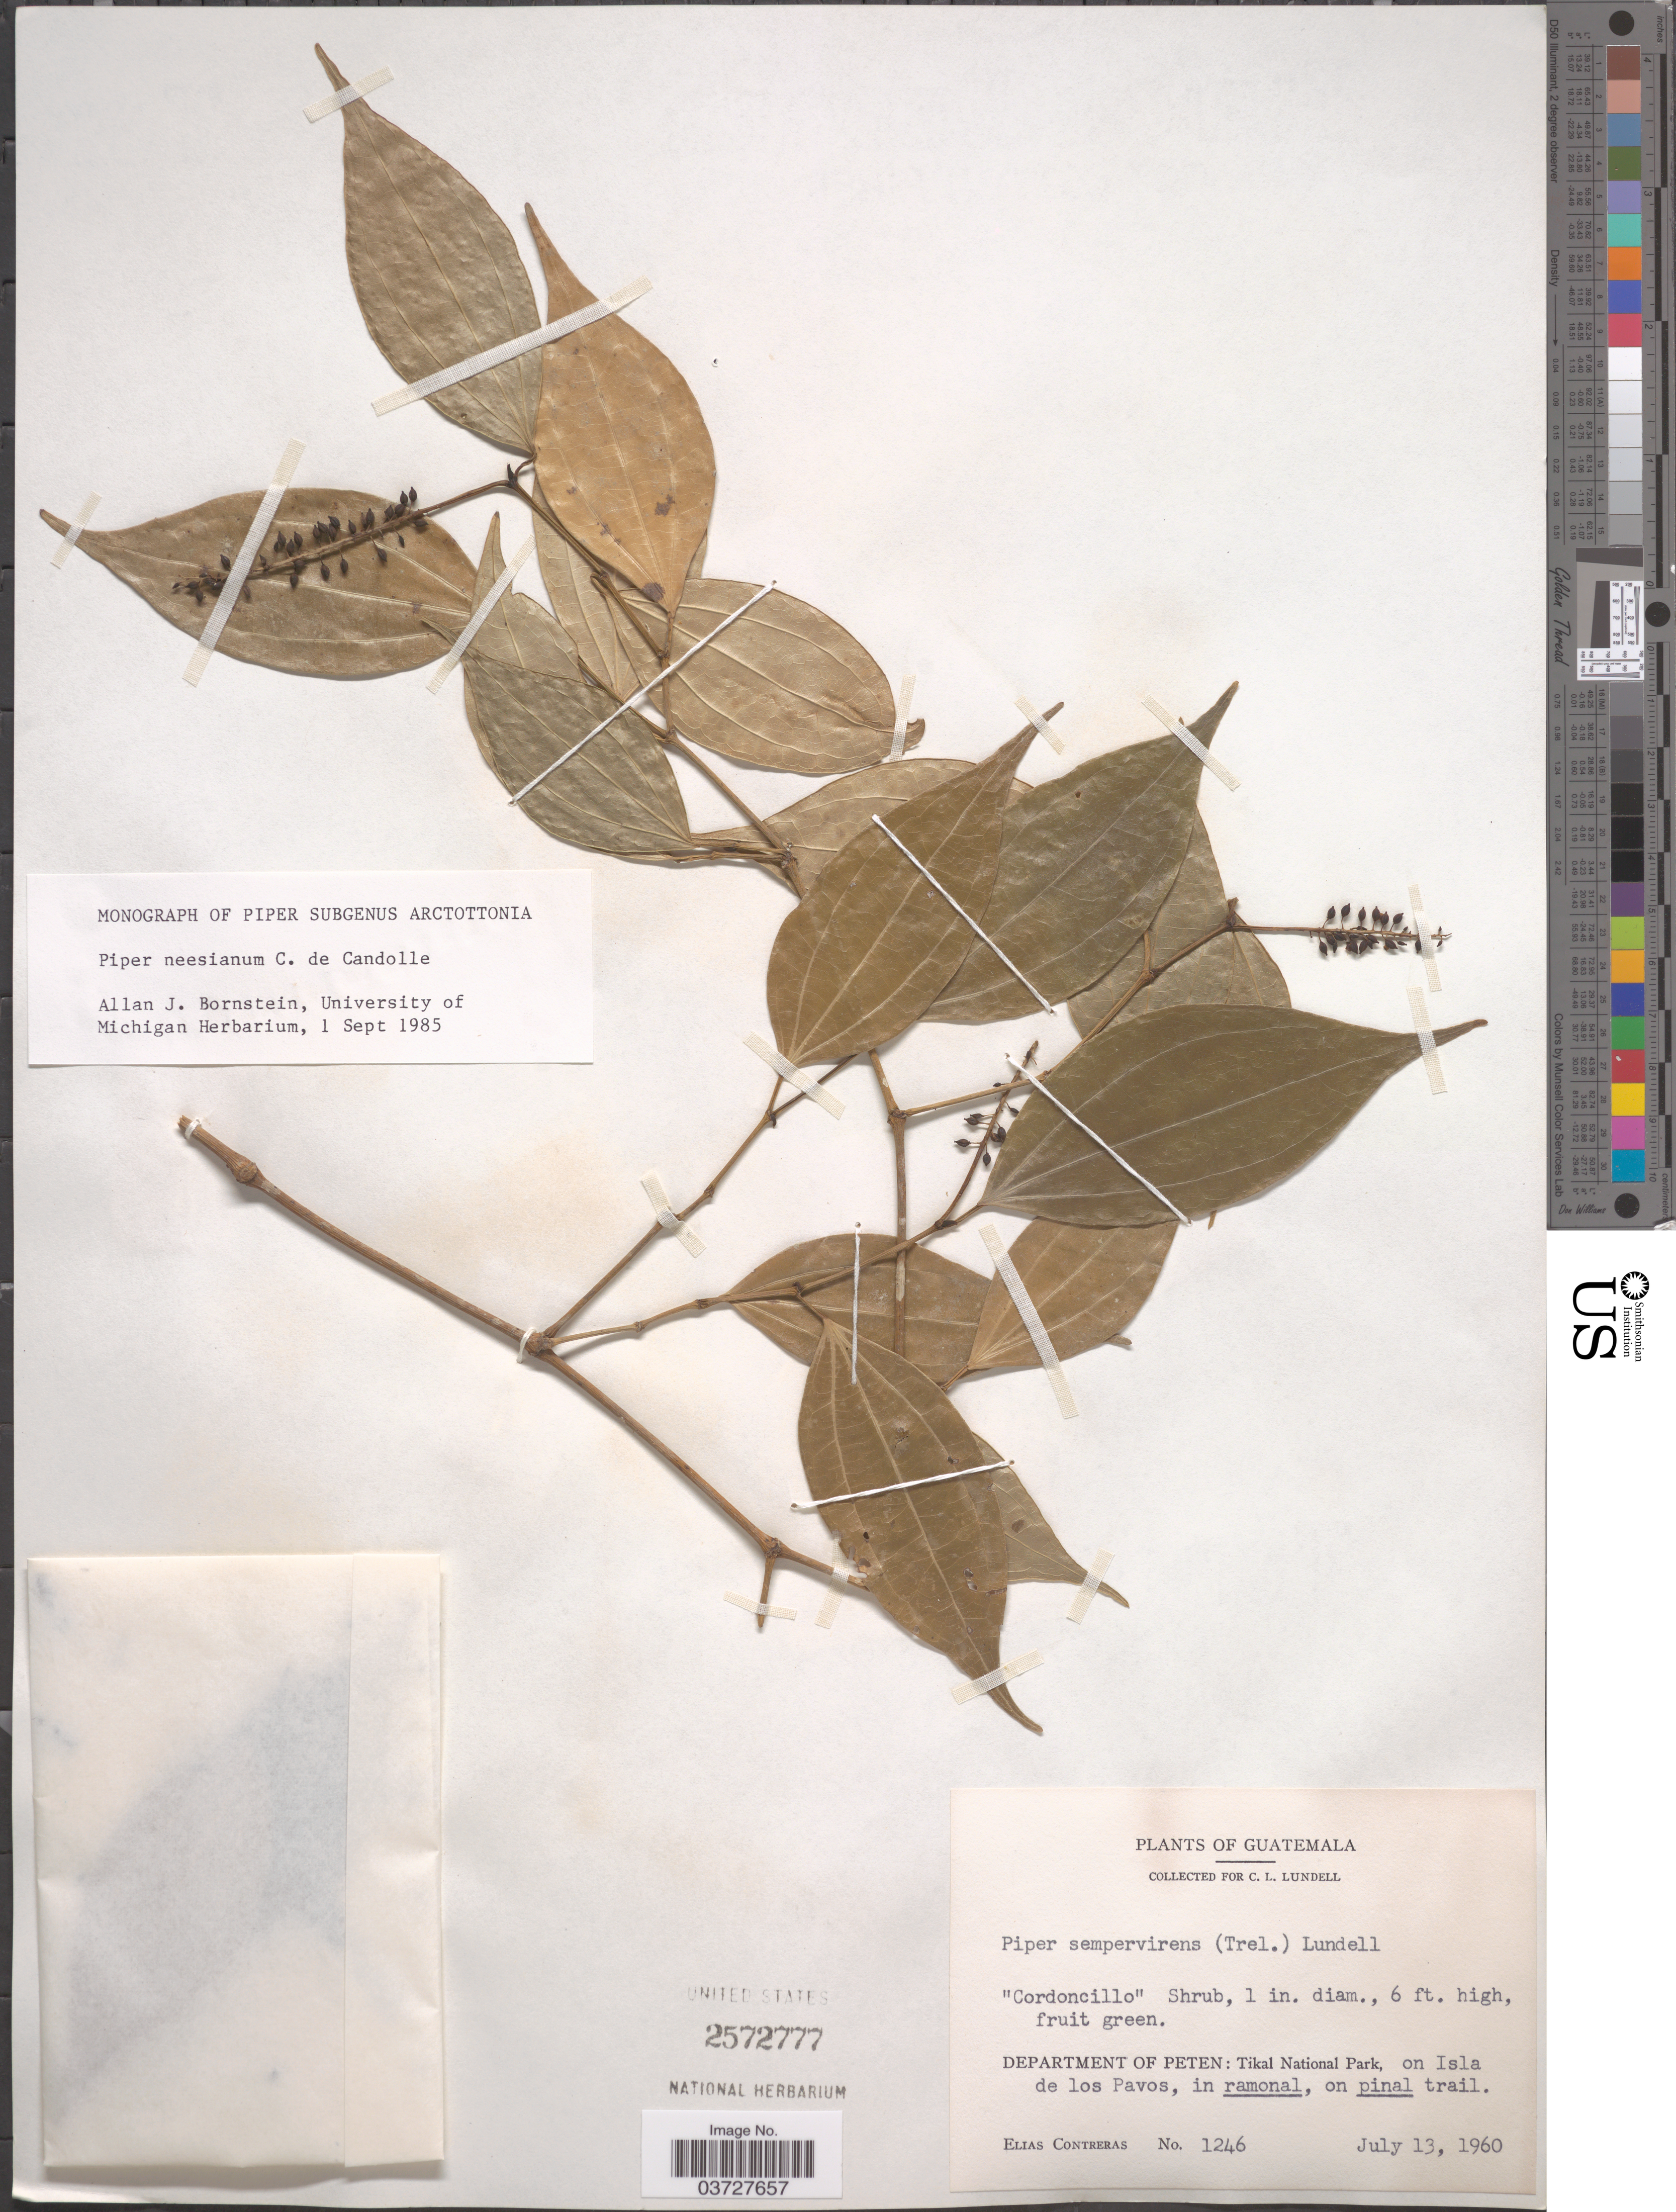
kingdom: Plantae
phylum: Tracheophyta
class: Magnoliopsida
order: Piperales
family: Piperaceae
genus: Piper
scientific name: Piper neesianum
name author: C. DC.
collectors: E. Contreras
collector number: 1246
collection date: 1960-07-13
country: Guatemala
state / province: El Peten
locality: Department of Peten: Tikal National Park, on Isla de los Pavos, in ramonal, on pinal trail.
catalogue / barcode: US 2572777